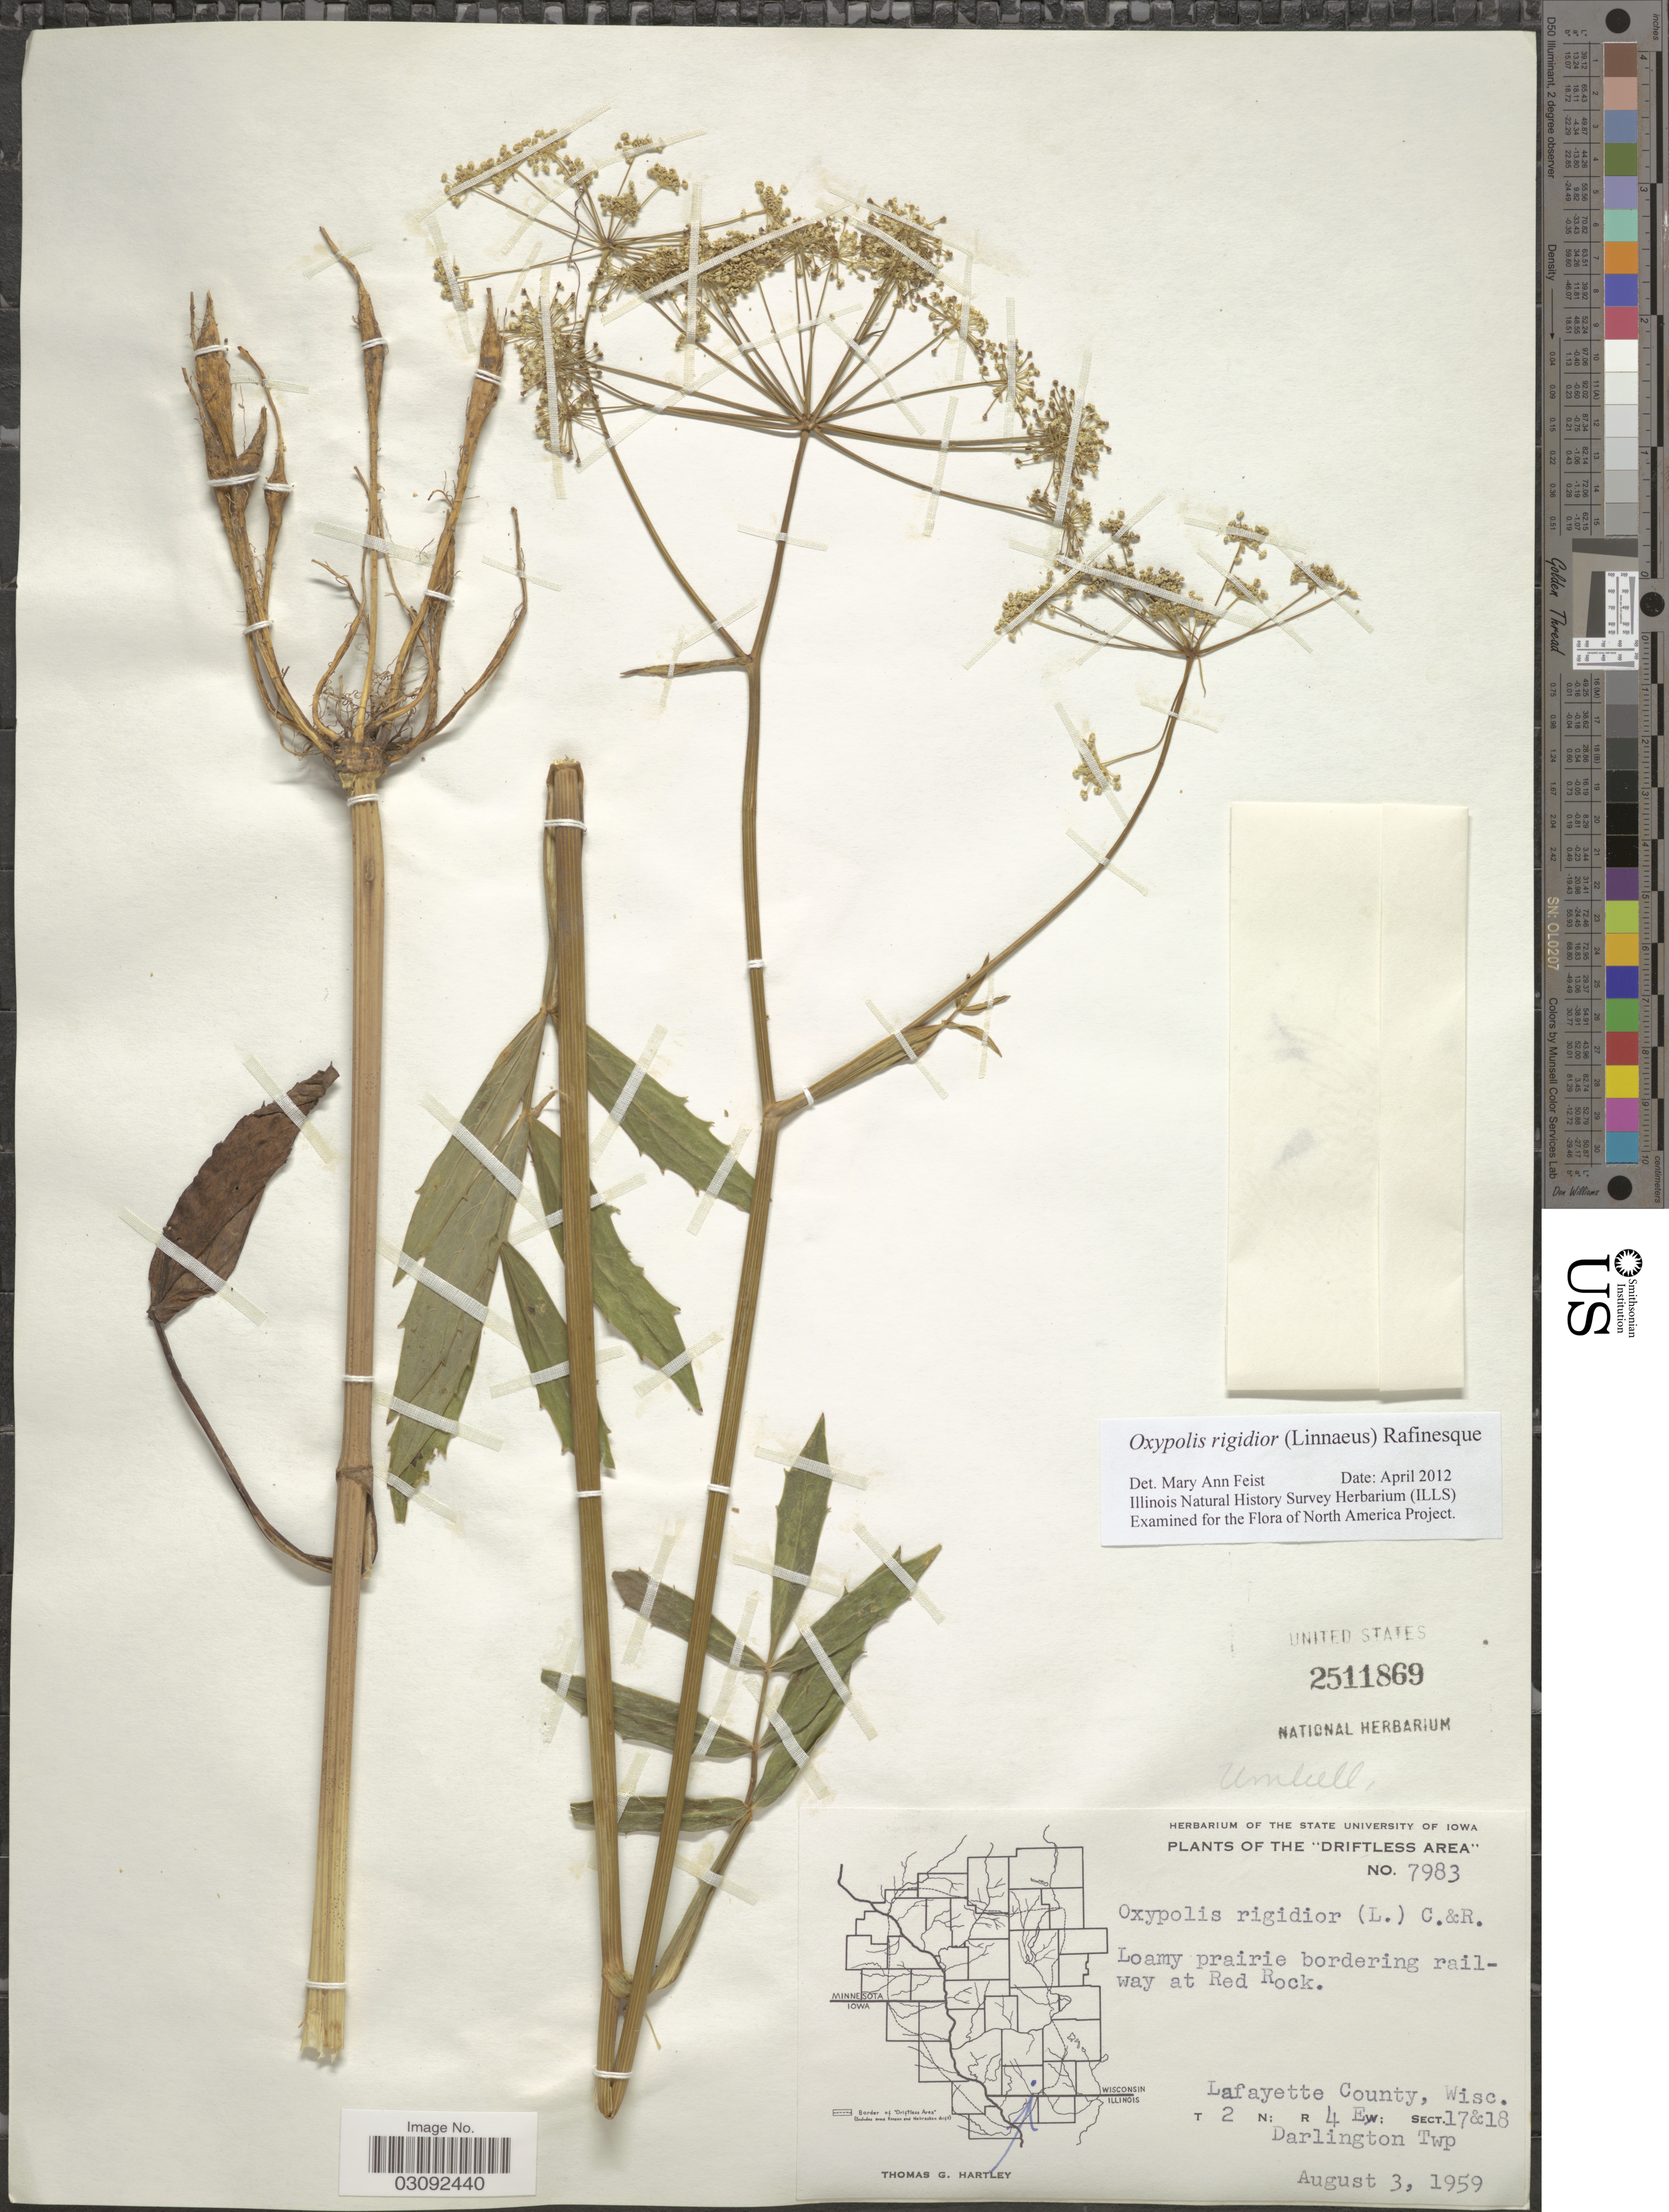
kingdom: Plantae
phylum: Tracheophyta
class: Magnoliopsida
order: Apiales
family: Apiaceae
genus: Oxypolis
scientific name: Oxypolis rigidior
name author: (L.) Raf.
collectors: T. Hartley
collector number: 7983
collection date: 1959-08-03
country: United States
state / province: Wisconsin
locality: The "Driftless Area". Loamy prairie bordering railway at Red Rock. Lafayette County T 2 N; R 4 E; Sect/ 17&18 Darlington Twp.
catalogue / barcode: US 2511869